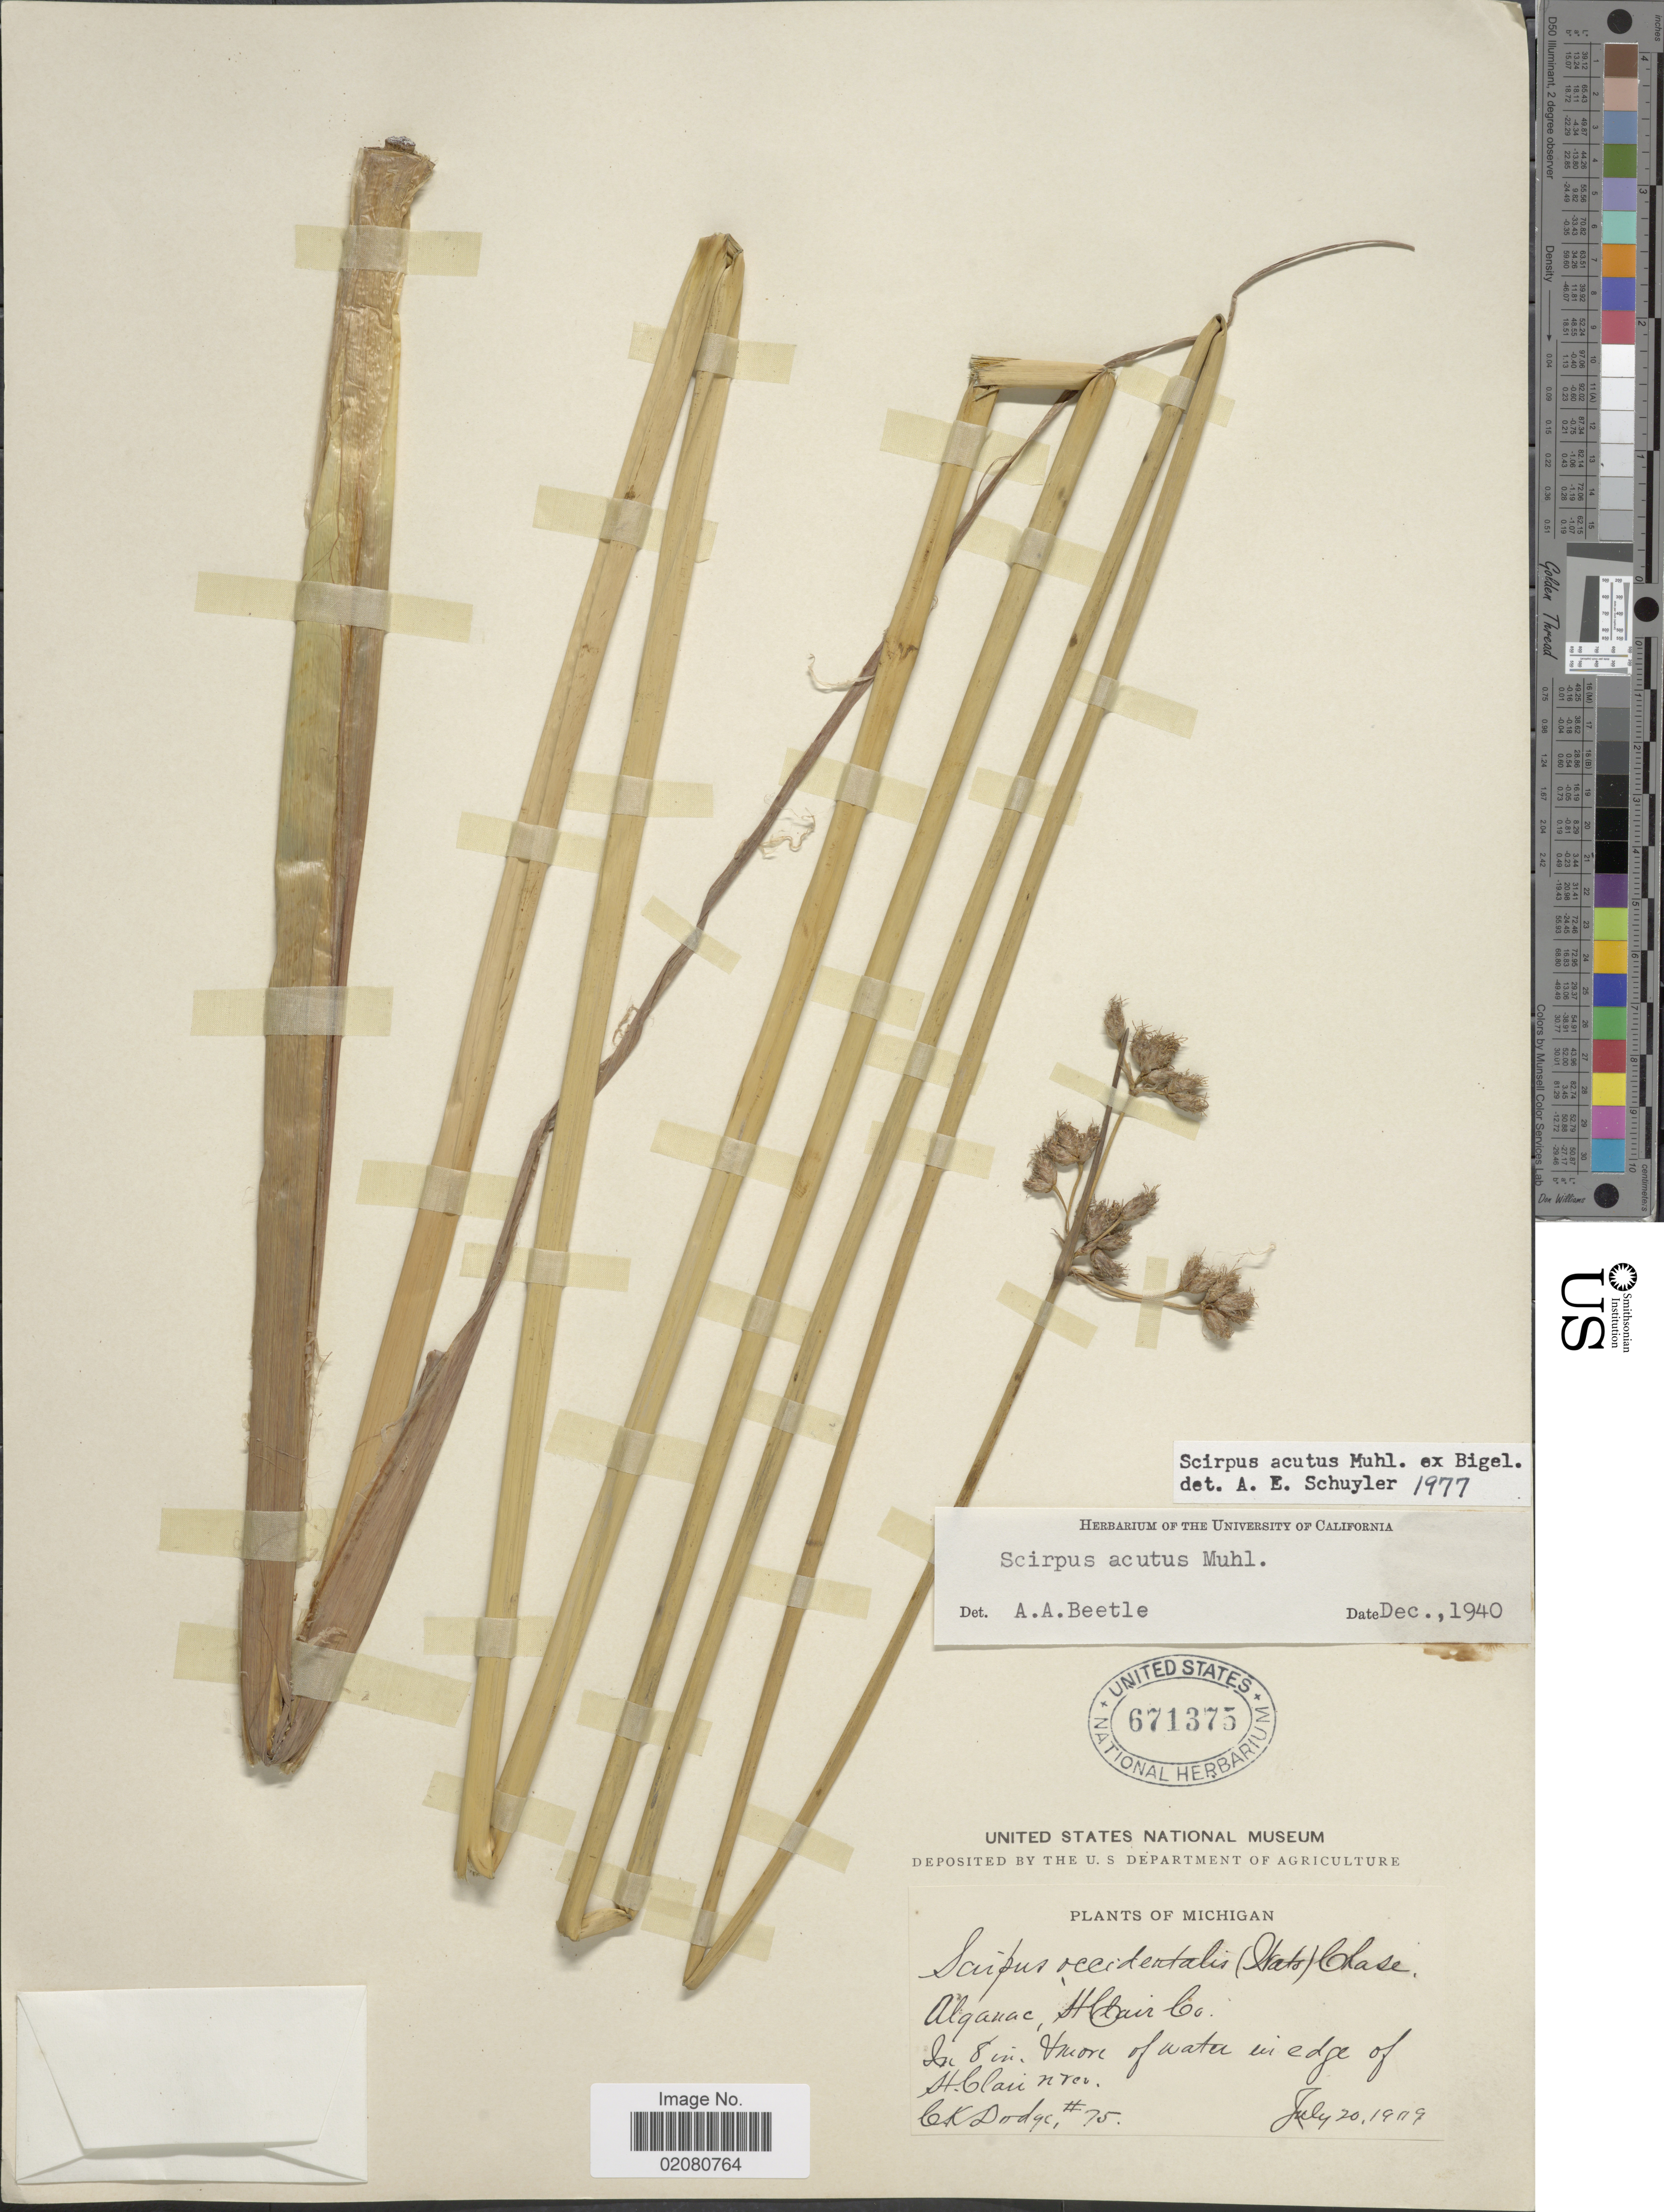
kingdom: Plantae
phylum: Tracheophyta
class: Liliopsida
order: Poales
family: Cyperaceae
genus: Schoenoplectus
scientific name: Schoenoplectus acutus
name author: (Muhl. ex Bigelow) Á. Löve & D. Löve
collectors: C. Dodge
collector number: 75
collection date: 1909-07-20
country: United States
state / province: Michigan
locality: Algonac, St. Clair Co. In 8 in. thore of water in edge of St. Clair rev.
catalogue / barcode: US 671375